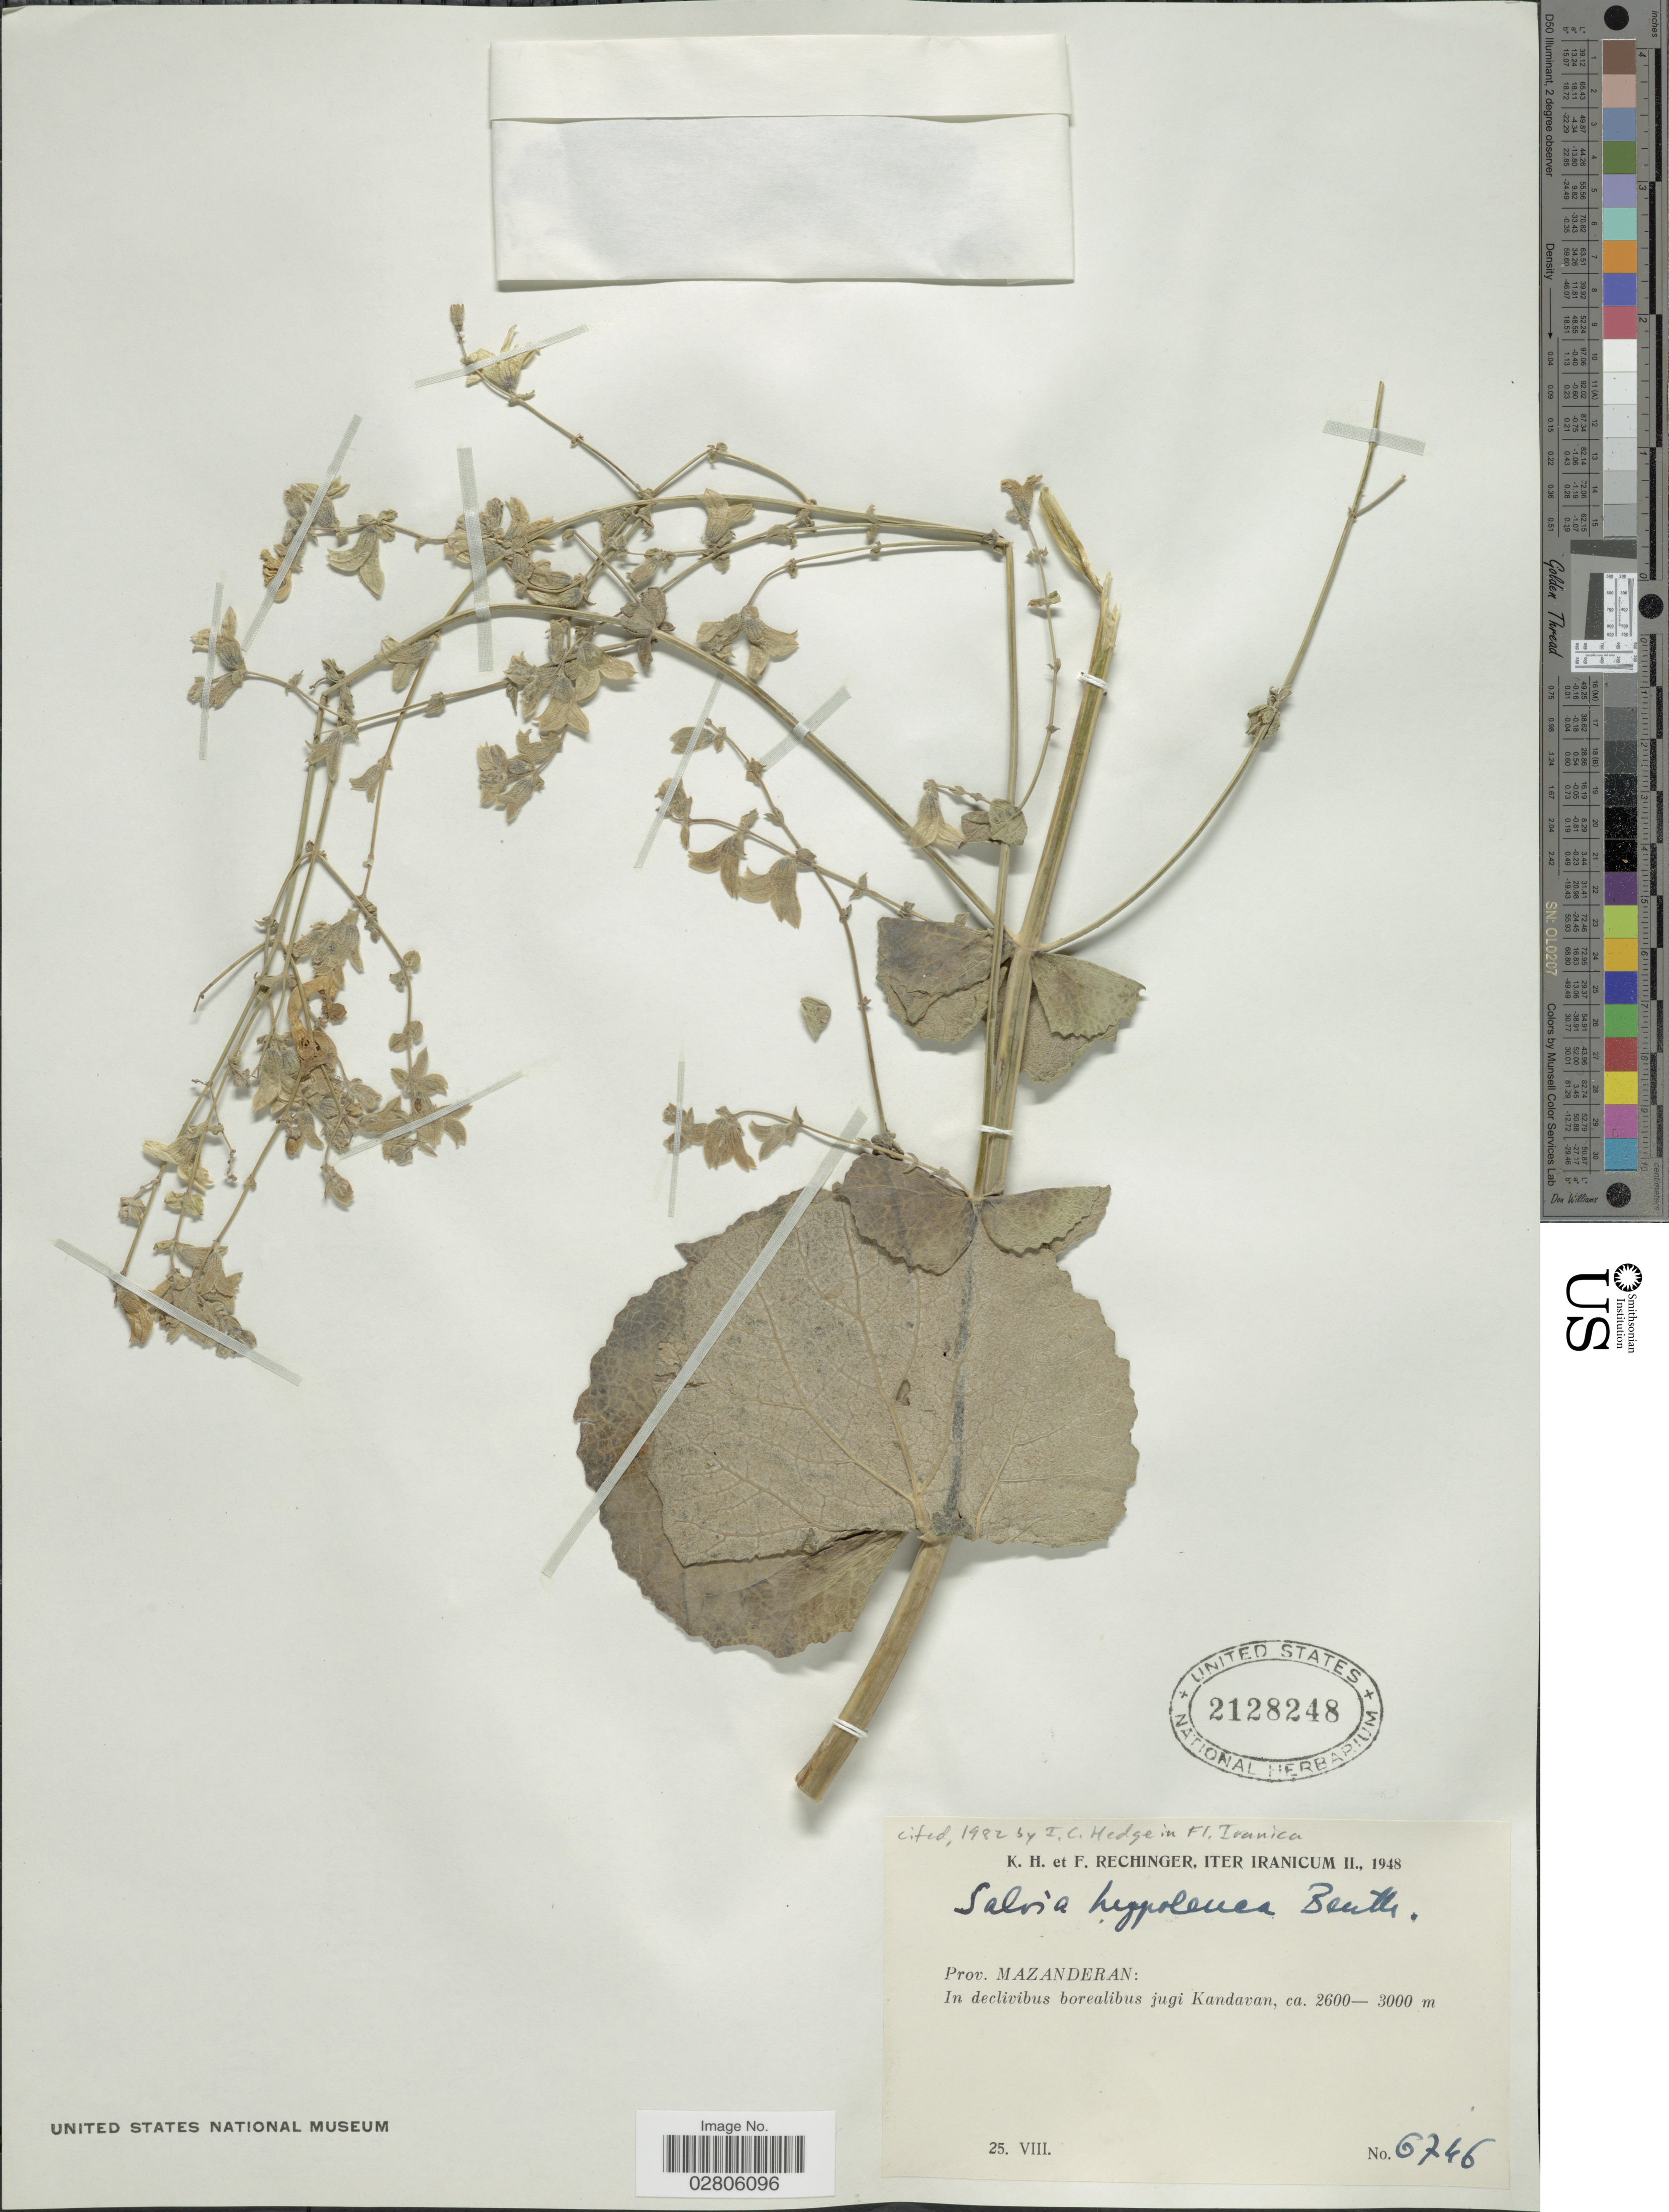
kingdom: Plantae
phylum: Tracheophyta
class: Magnoliopsida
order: Lamiales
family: Lamiaceae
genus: Salvia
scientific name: Salvia hypoleuca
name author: Benth.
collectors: K. H. Rechinger & F. Rechinger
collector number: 6746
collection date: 1948-08-25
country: Iran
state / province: Mazandaran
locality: Prov. Mazanderan: In declivibus borealibus jugi Kandavan.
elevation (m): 2600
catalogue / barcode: US 2128248